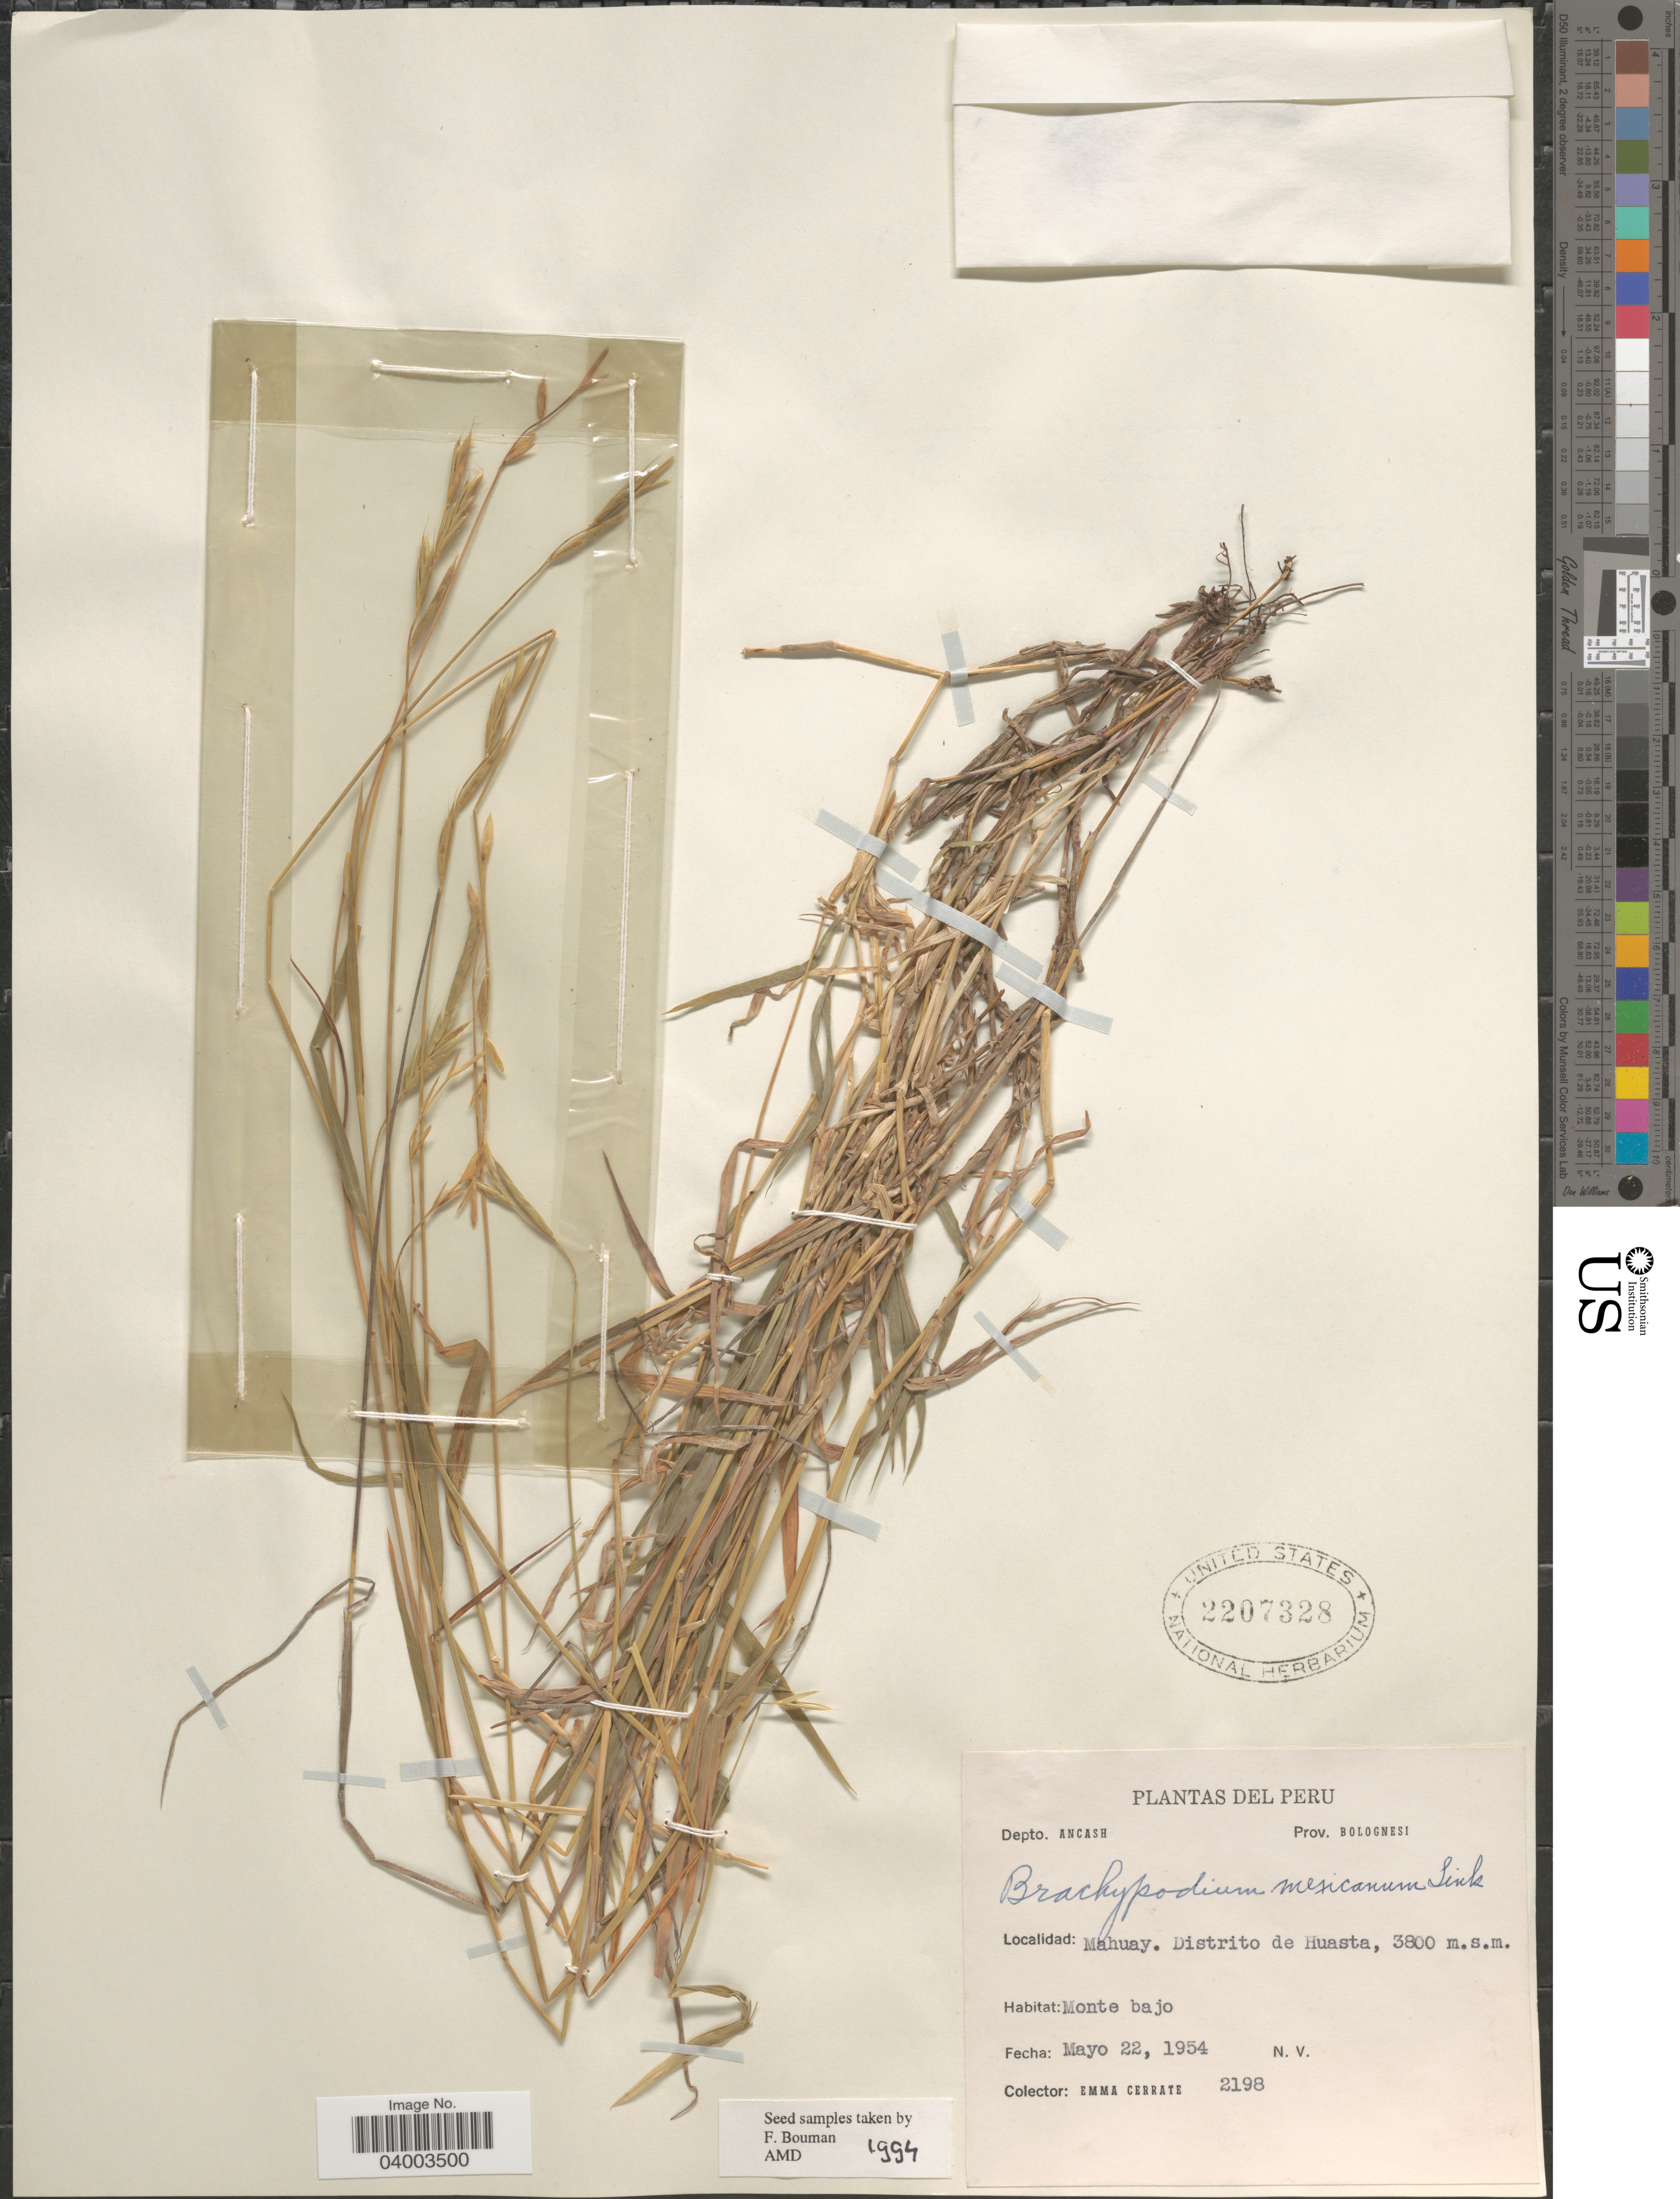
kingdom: Plantae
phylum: Tracheophyta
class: Liliopsida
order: Poales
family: Poaceae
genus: Brachypodium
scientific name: Brachypodium mexicanum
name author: (Roem. & Schult.) Link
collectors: E. Cerrate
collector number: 2198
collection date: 1954-05-22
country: Peru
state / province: Ancash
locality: Depto. Ancash. Prov. Bolognesi. Mahuay. Distrito de Huasta. Monte bajo.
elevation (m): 3800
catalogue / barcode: US 2207328